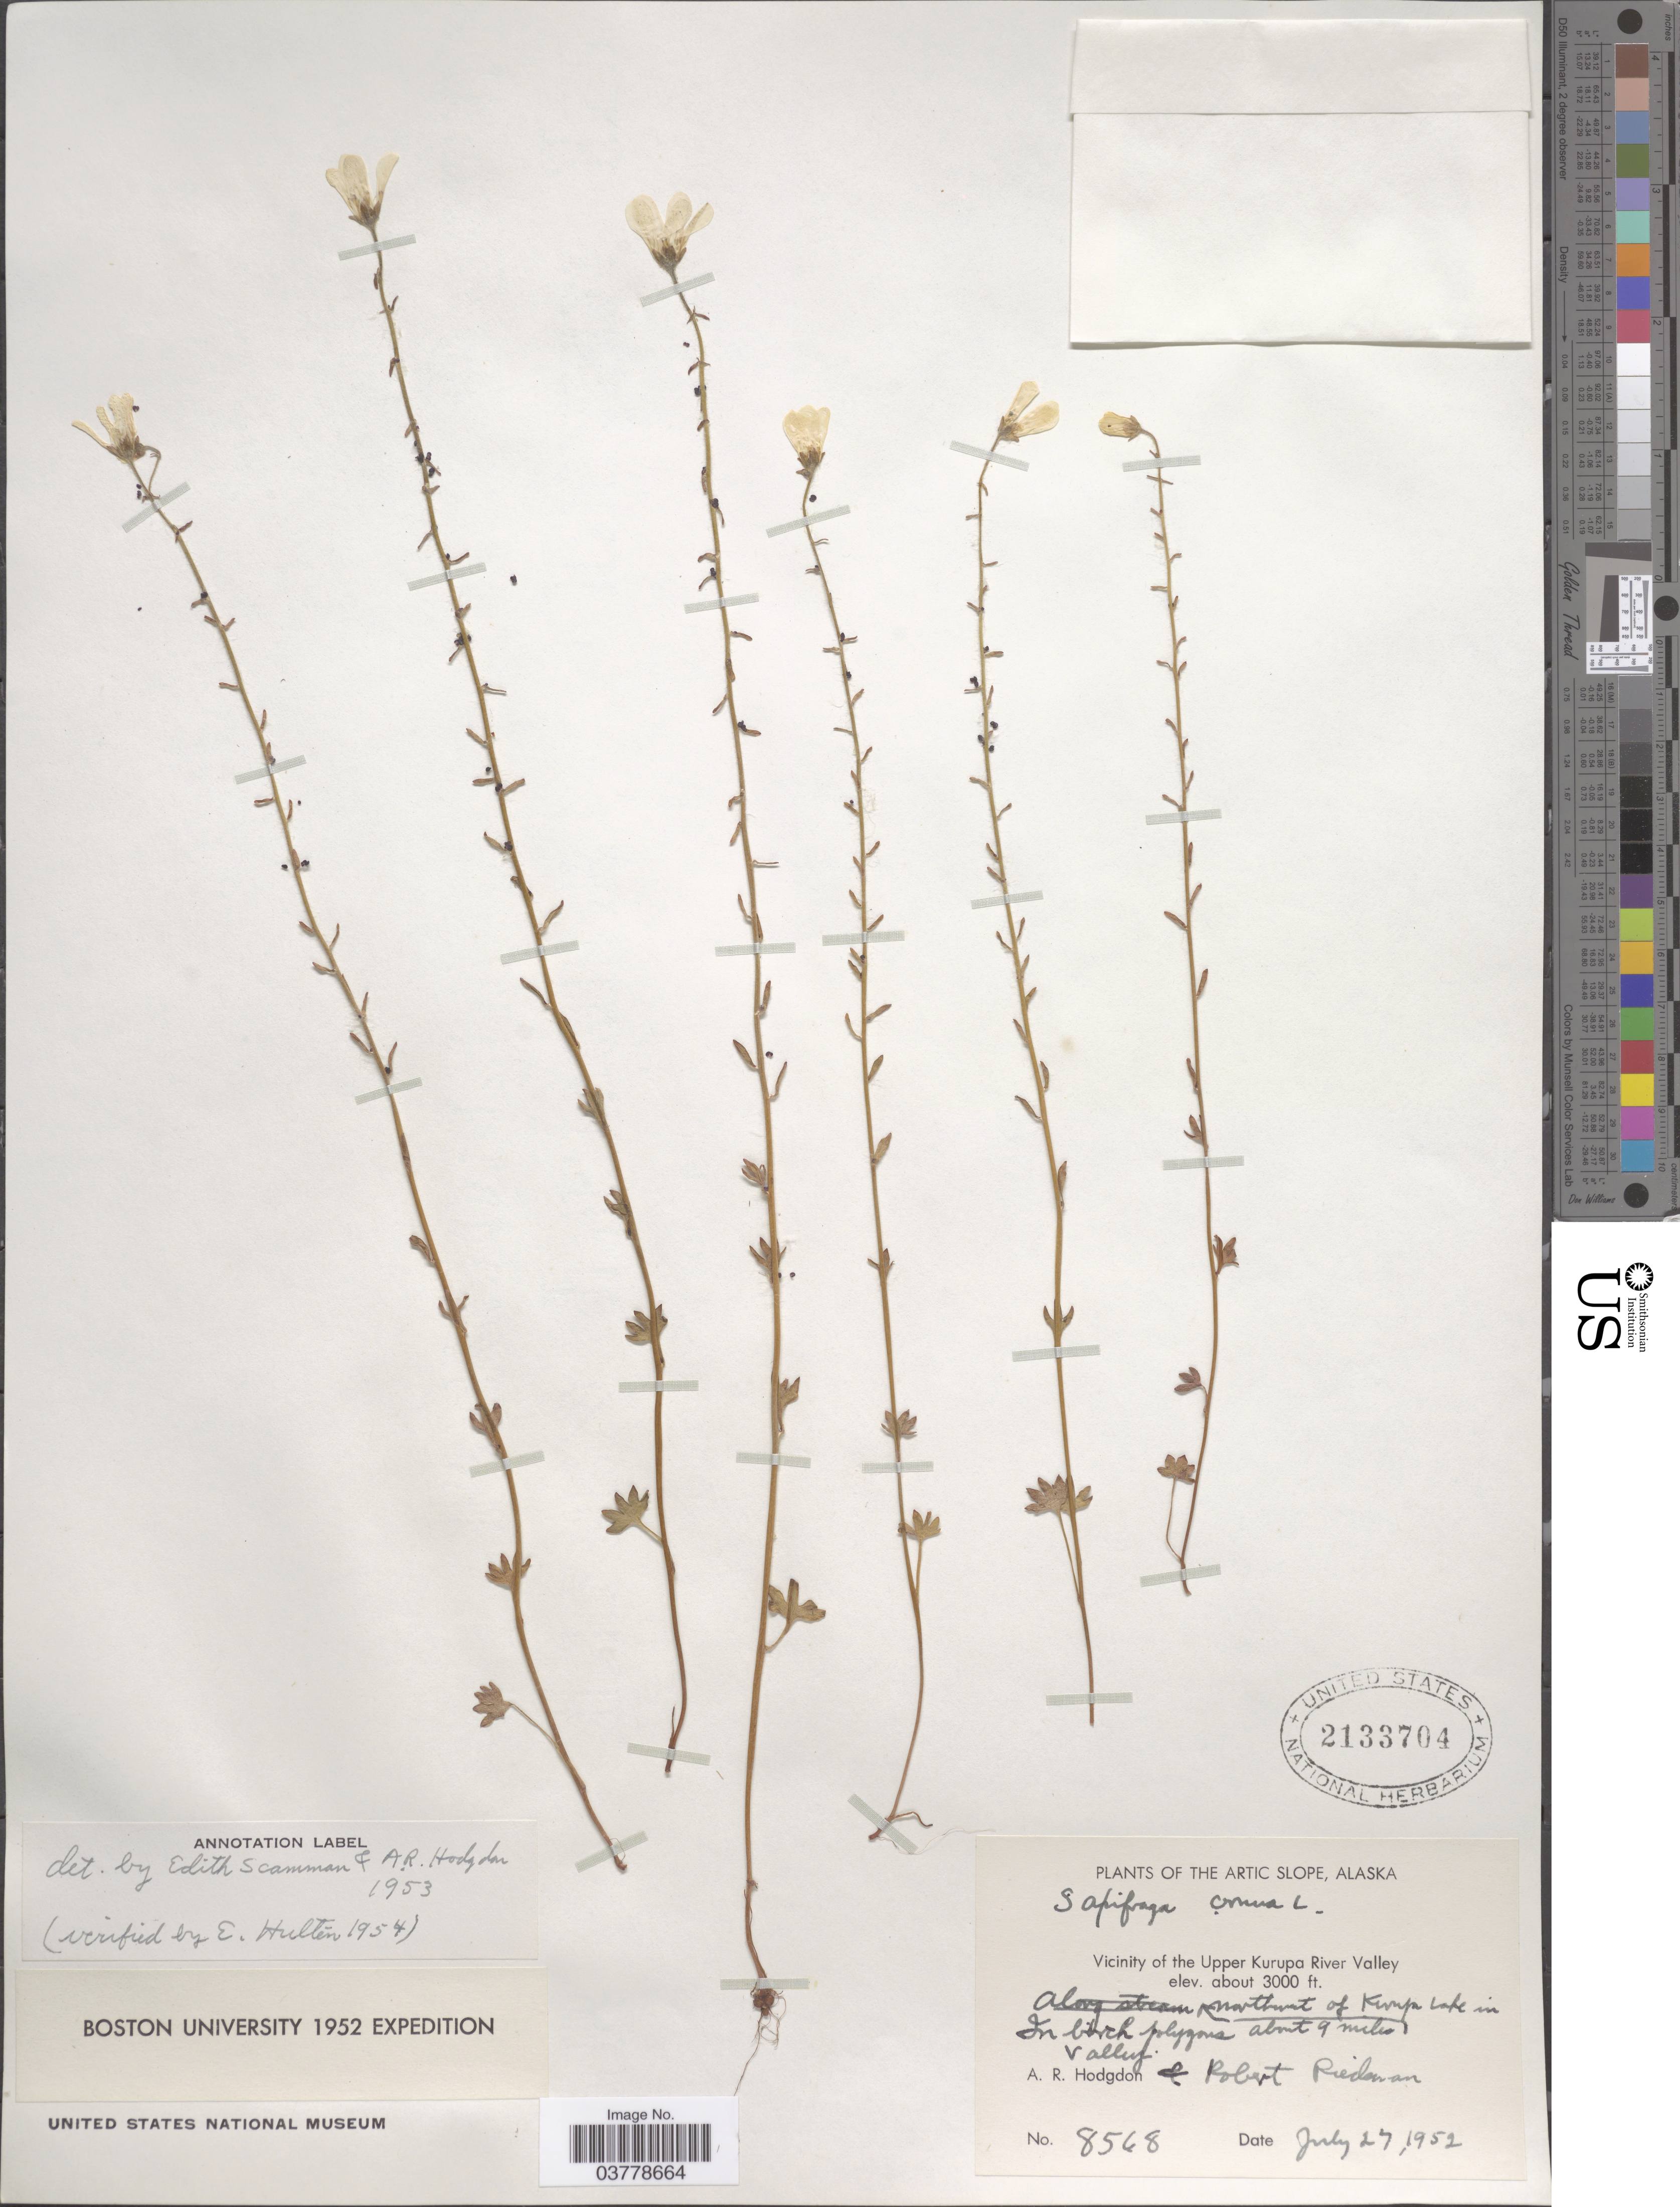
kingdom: Plantae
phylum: Tracheophyta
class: Magnoliopsida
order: Saxifragales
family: Saxifragaceae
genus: Saxifraga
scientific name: Saxifraga cernua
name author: L.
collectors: A. R. Hodgdon & R. Riedeman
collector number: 8568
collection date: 1952-07-27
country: United States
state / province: Alaska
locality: The Arctic Slope. Vicinity of the Upper Kurupa River Valley. About 9 miles northwest of Kurupa Lake in birch* polygons* Valley.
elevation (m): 914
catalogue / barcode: US 2133704